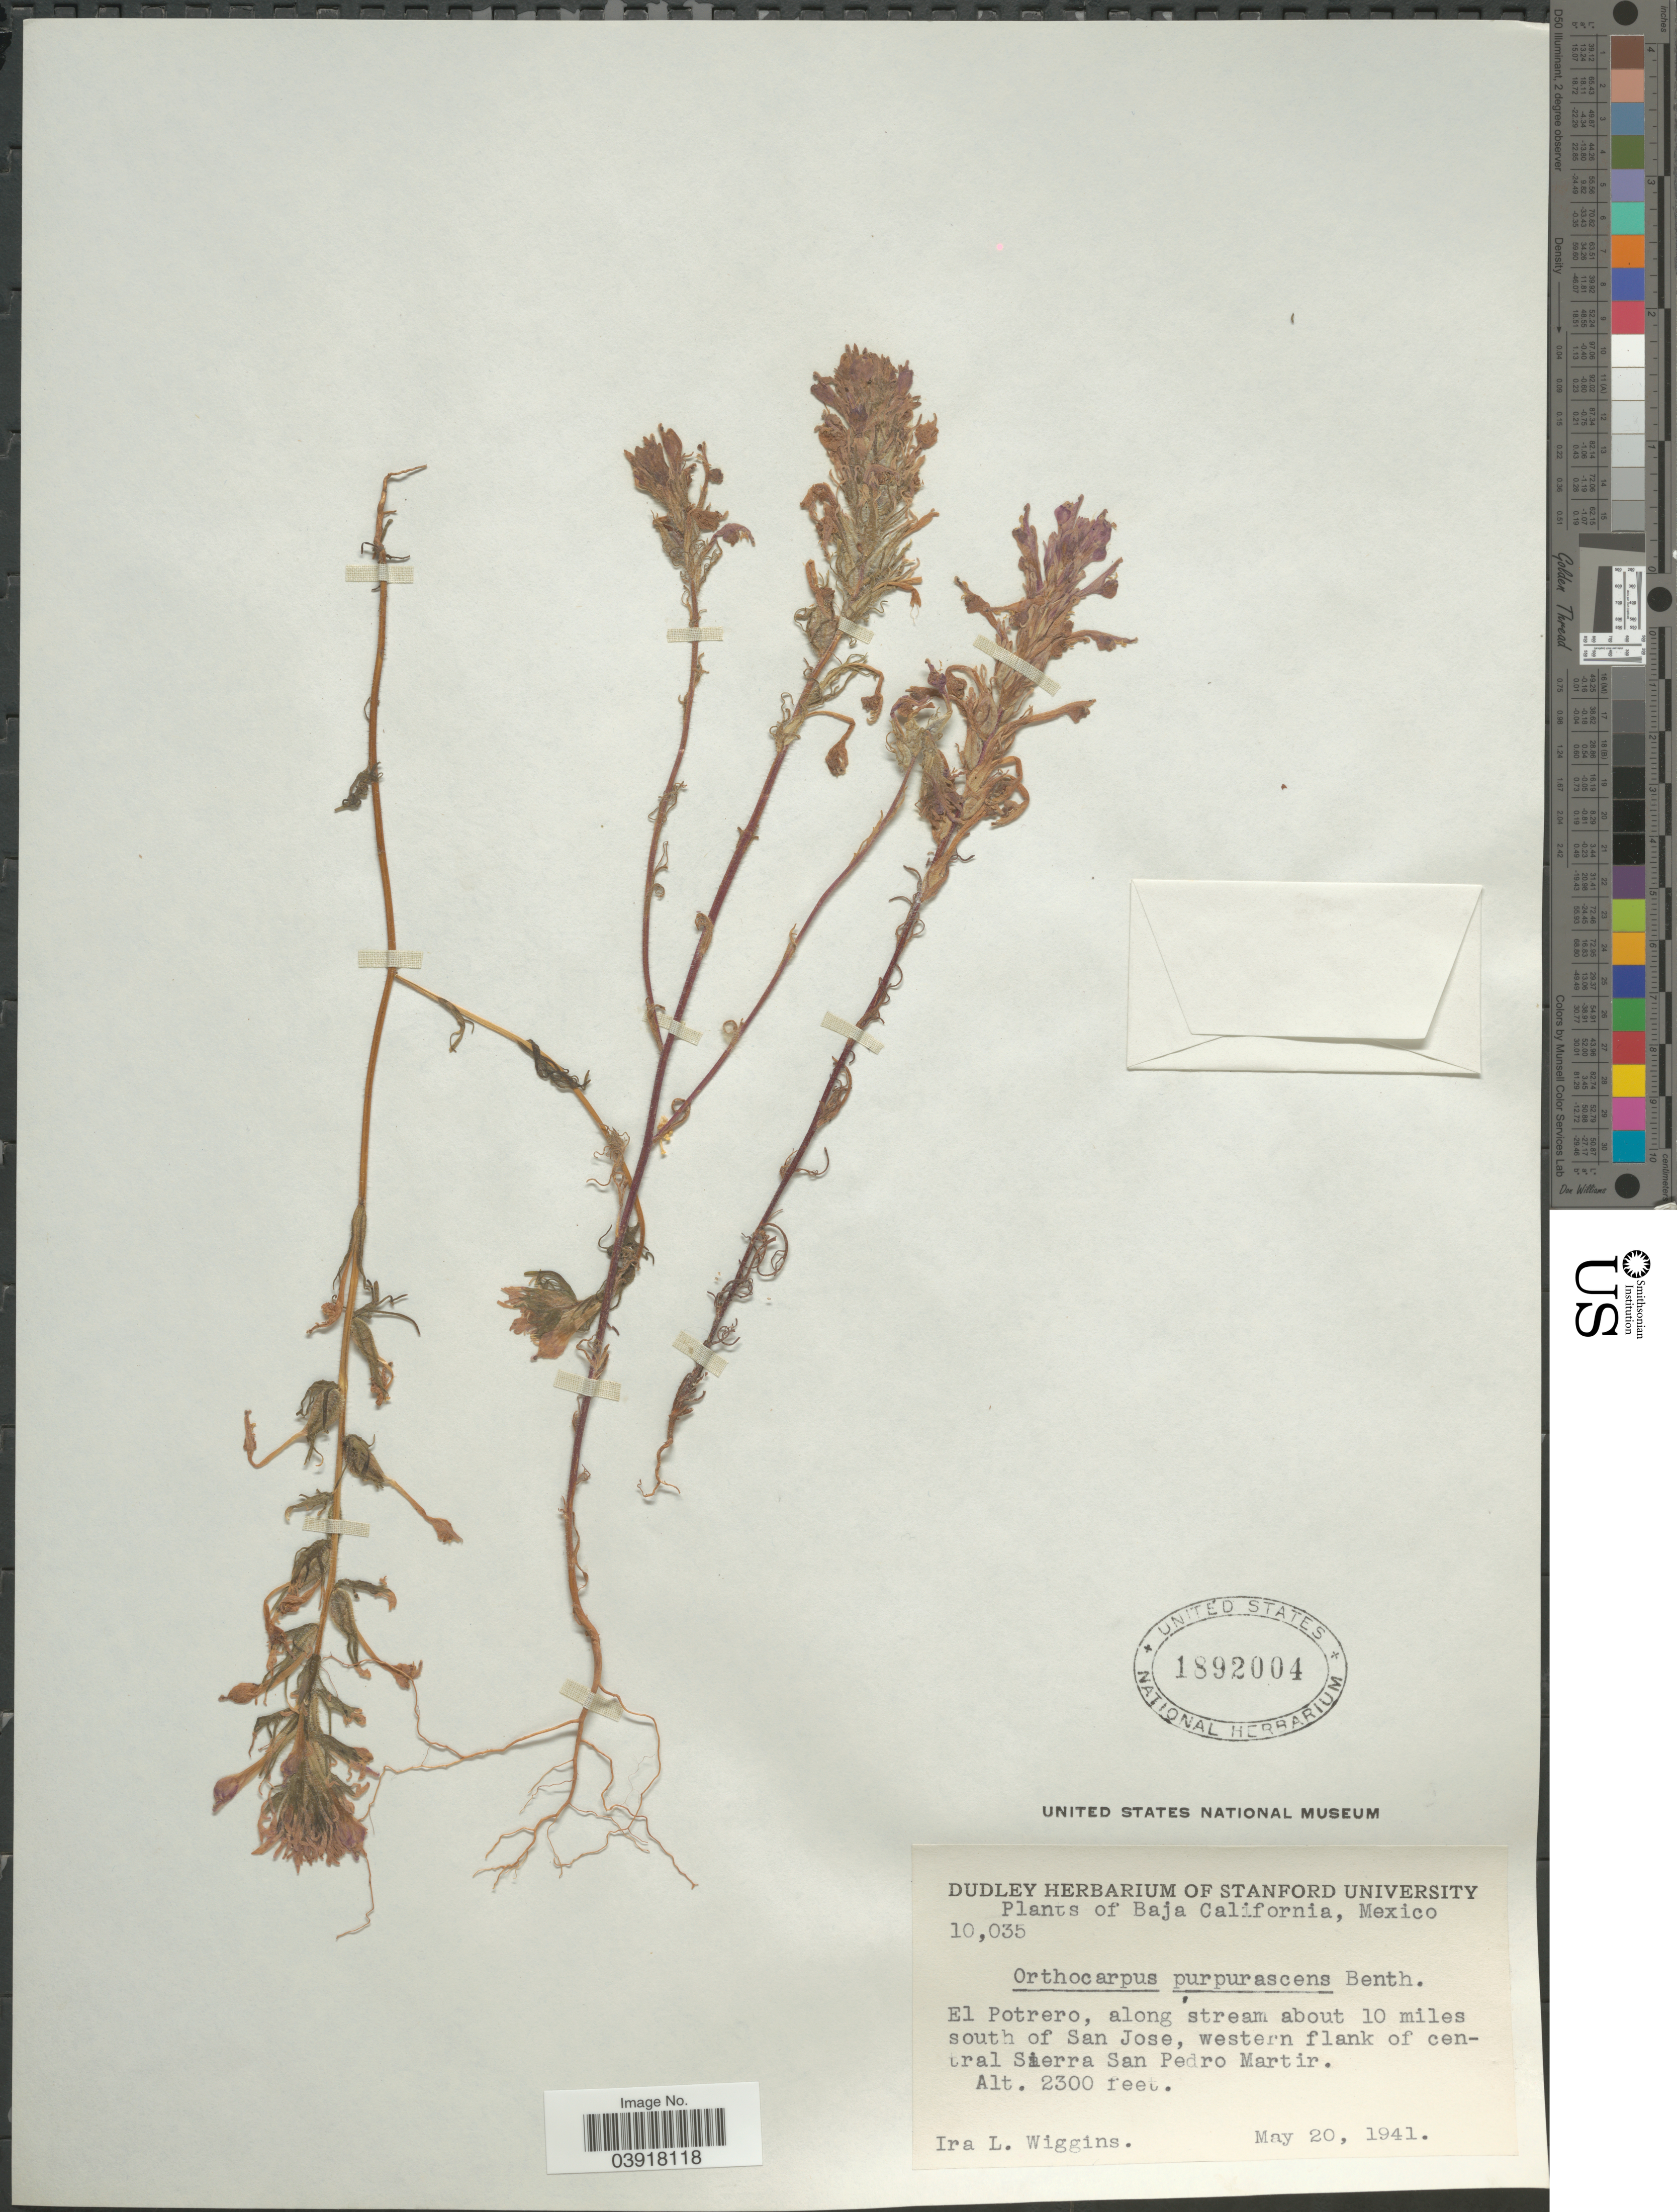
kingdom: Plantae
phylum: Tracheophyta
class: Magnoliopsida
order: Lamiales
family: Orobanchaceae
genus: Orthocarpus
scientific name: Orthocarpus purpurascens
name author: Benth.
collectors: I. L. Wiggins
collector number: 10035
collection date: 1941-05-20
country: Mexico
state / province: Baja California Norte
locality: El Potrero, along stream about 10 miles south of San Jose, western flank of central Sierra San Pedro Martir.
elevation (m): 701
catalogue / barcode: US 1892004